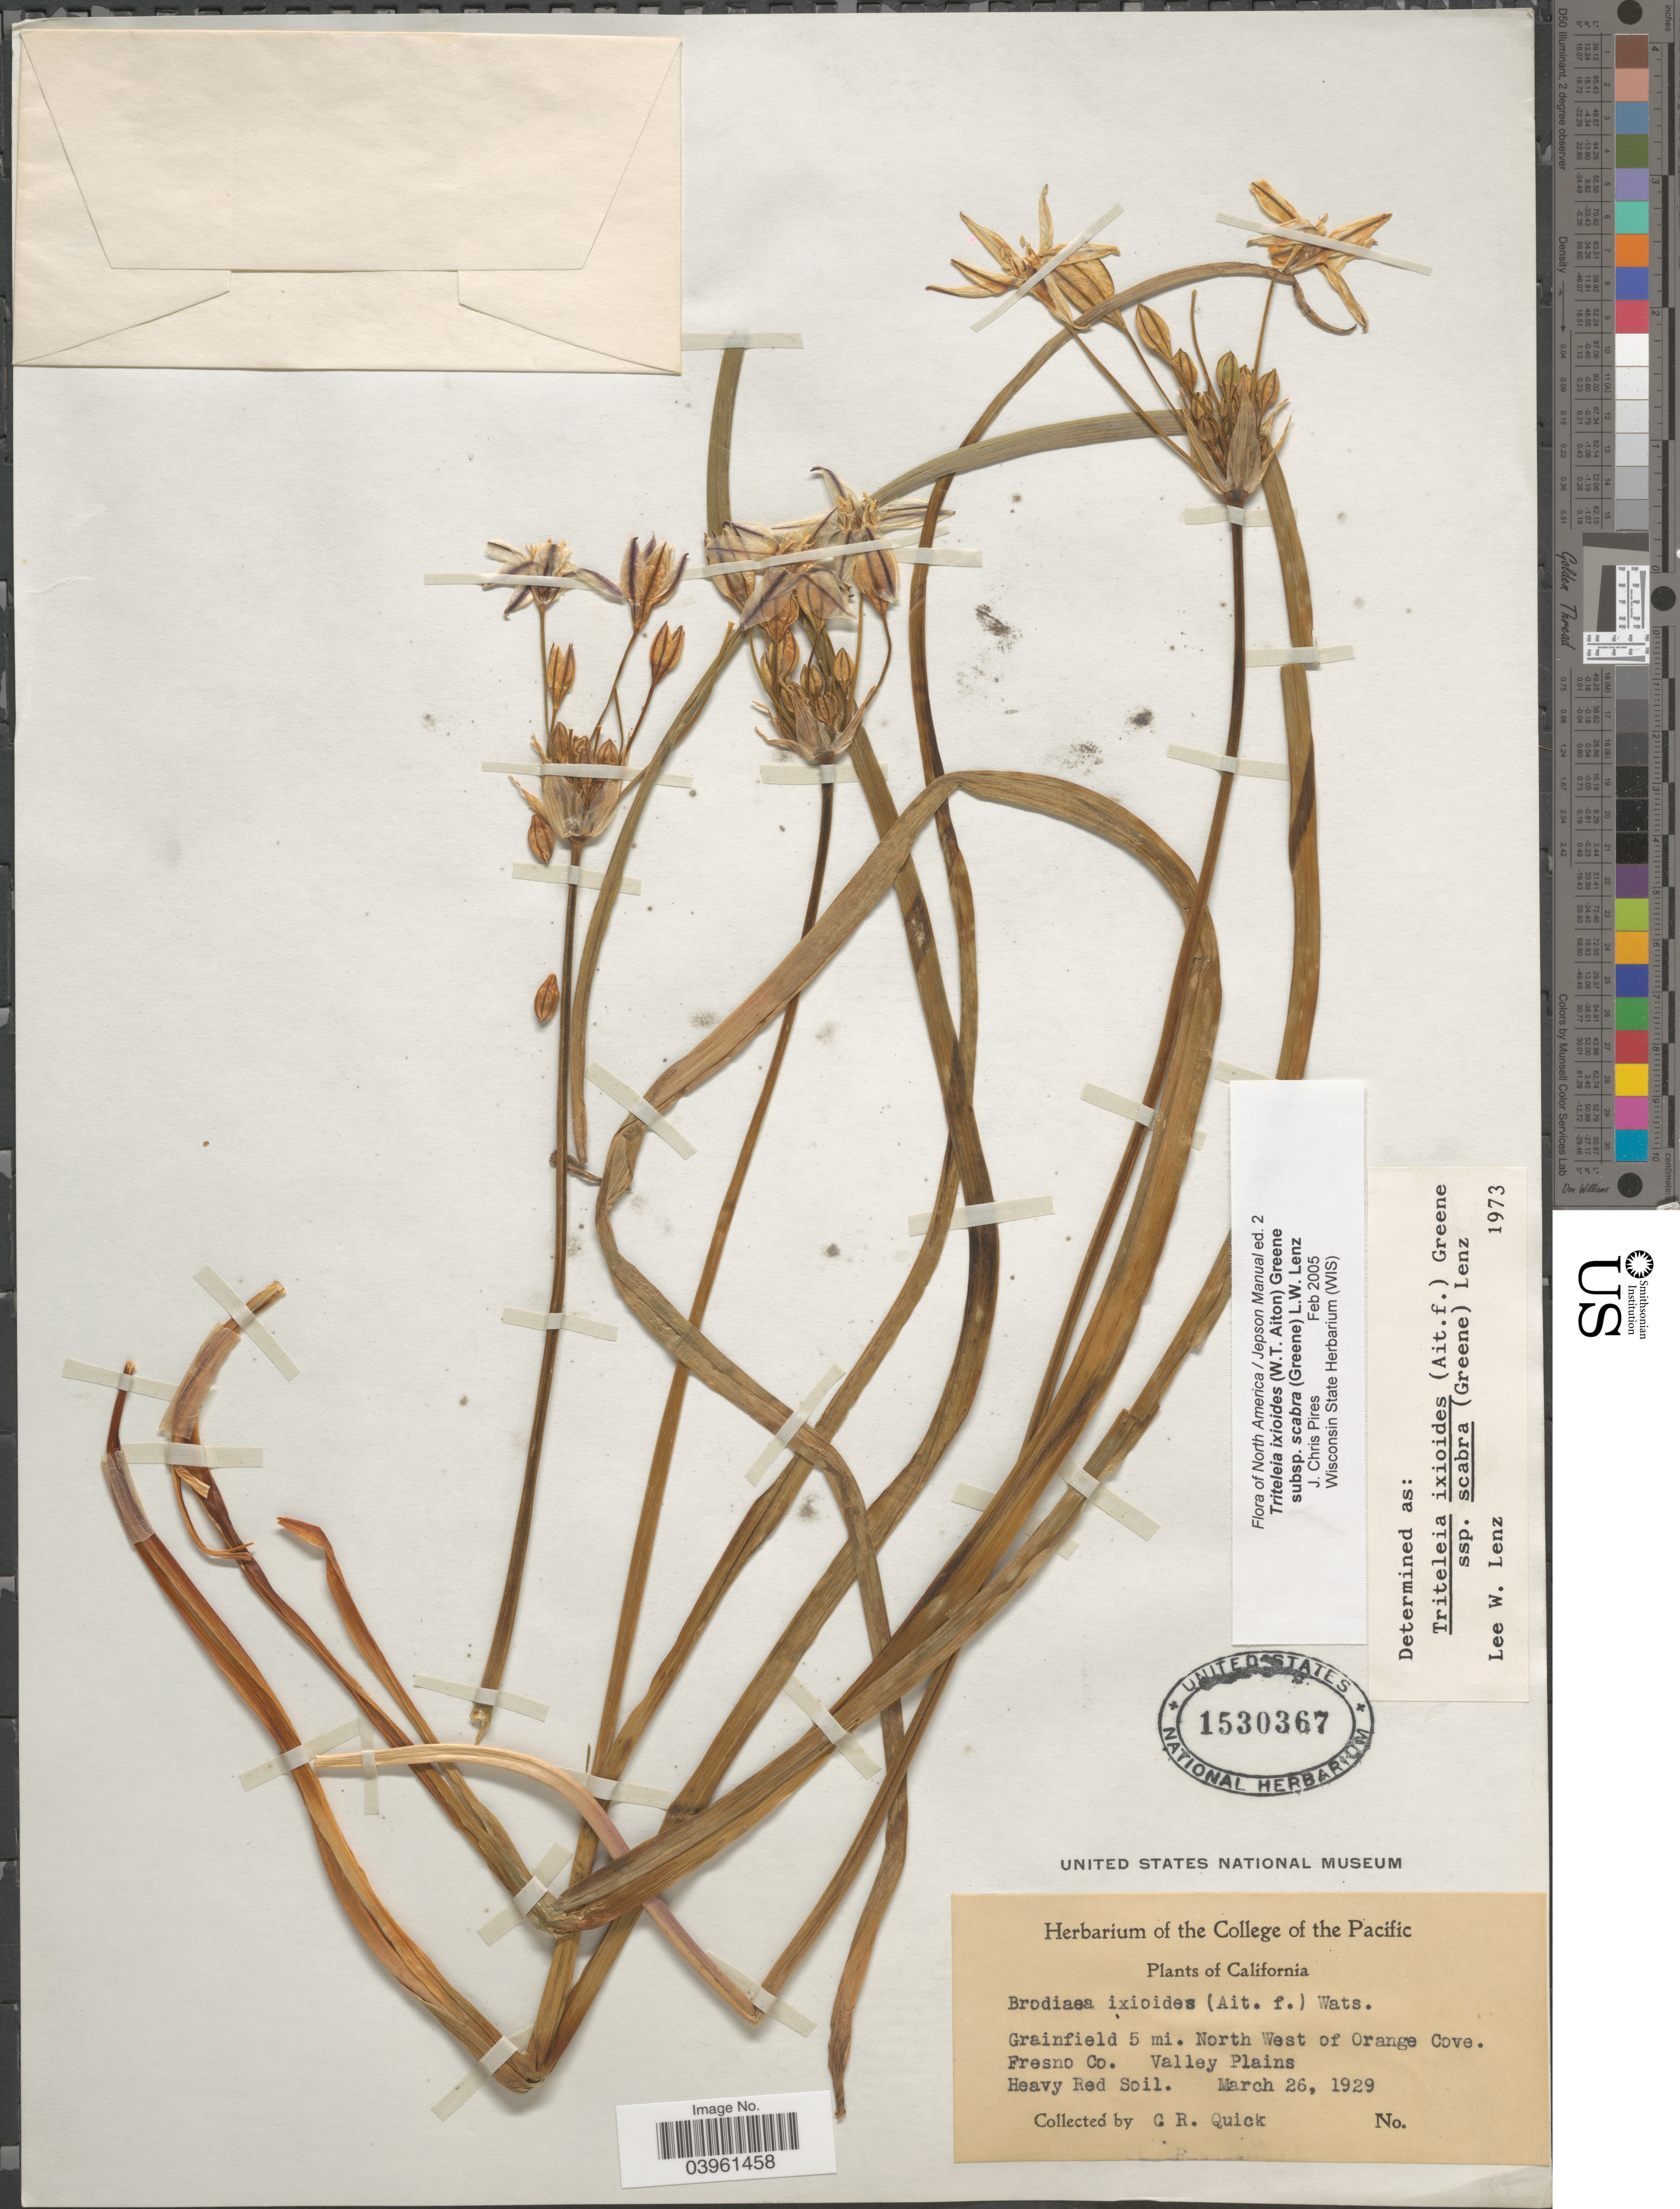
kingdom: Plantae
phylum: Tracheophyta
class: Liliopsida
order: Asparagales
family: Asparagaceae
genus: Triteleia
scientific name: Triteleia ixioides subsp. scabra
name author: (R. Br.) Greene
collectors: C. Quick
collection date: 1929-03-26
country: United States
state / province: California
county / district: Fresno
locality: Grainfield 5 mi. North West of Orange Cove. Fresno Co. Valley Plains.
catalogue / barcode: US 1530367